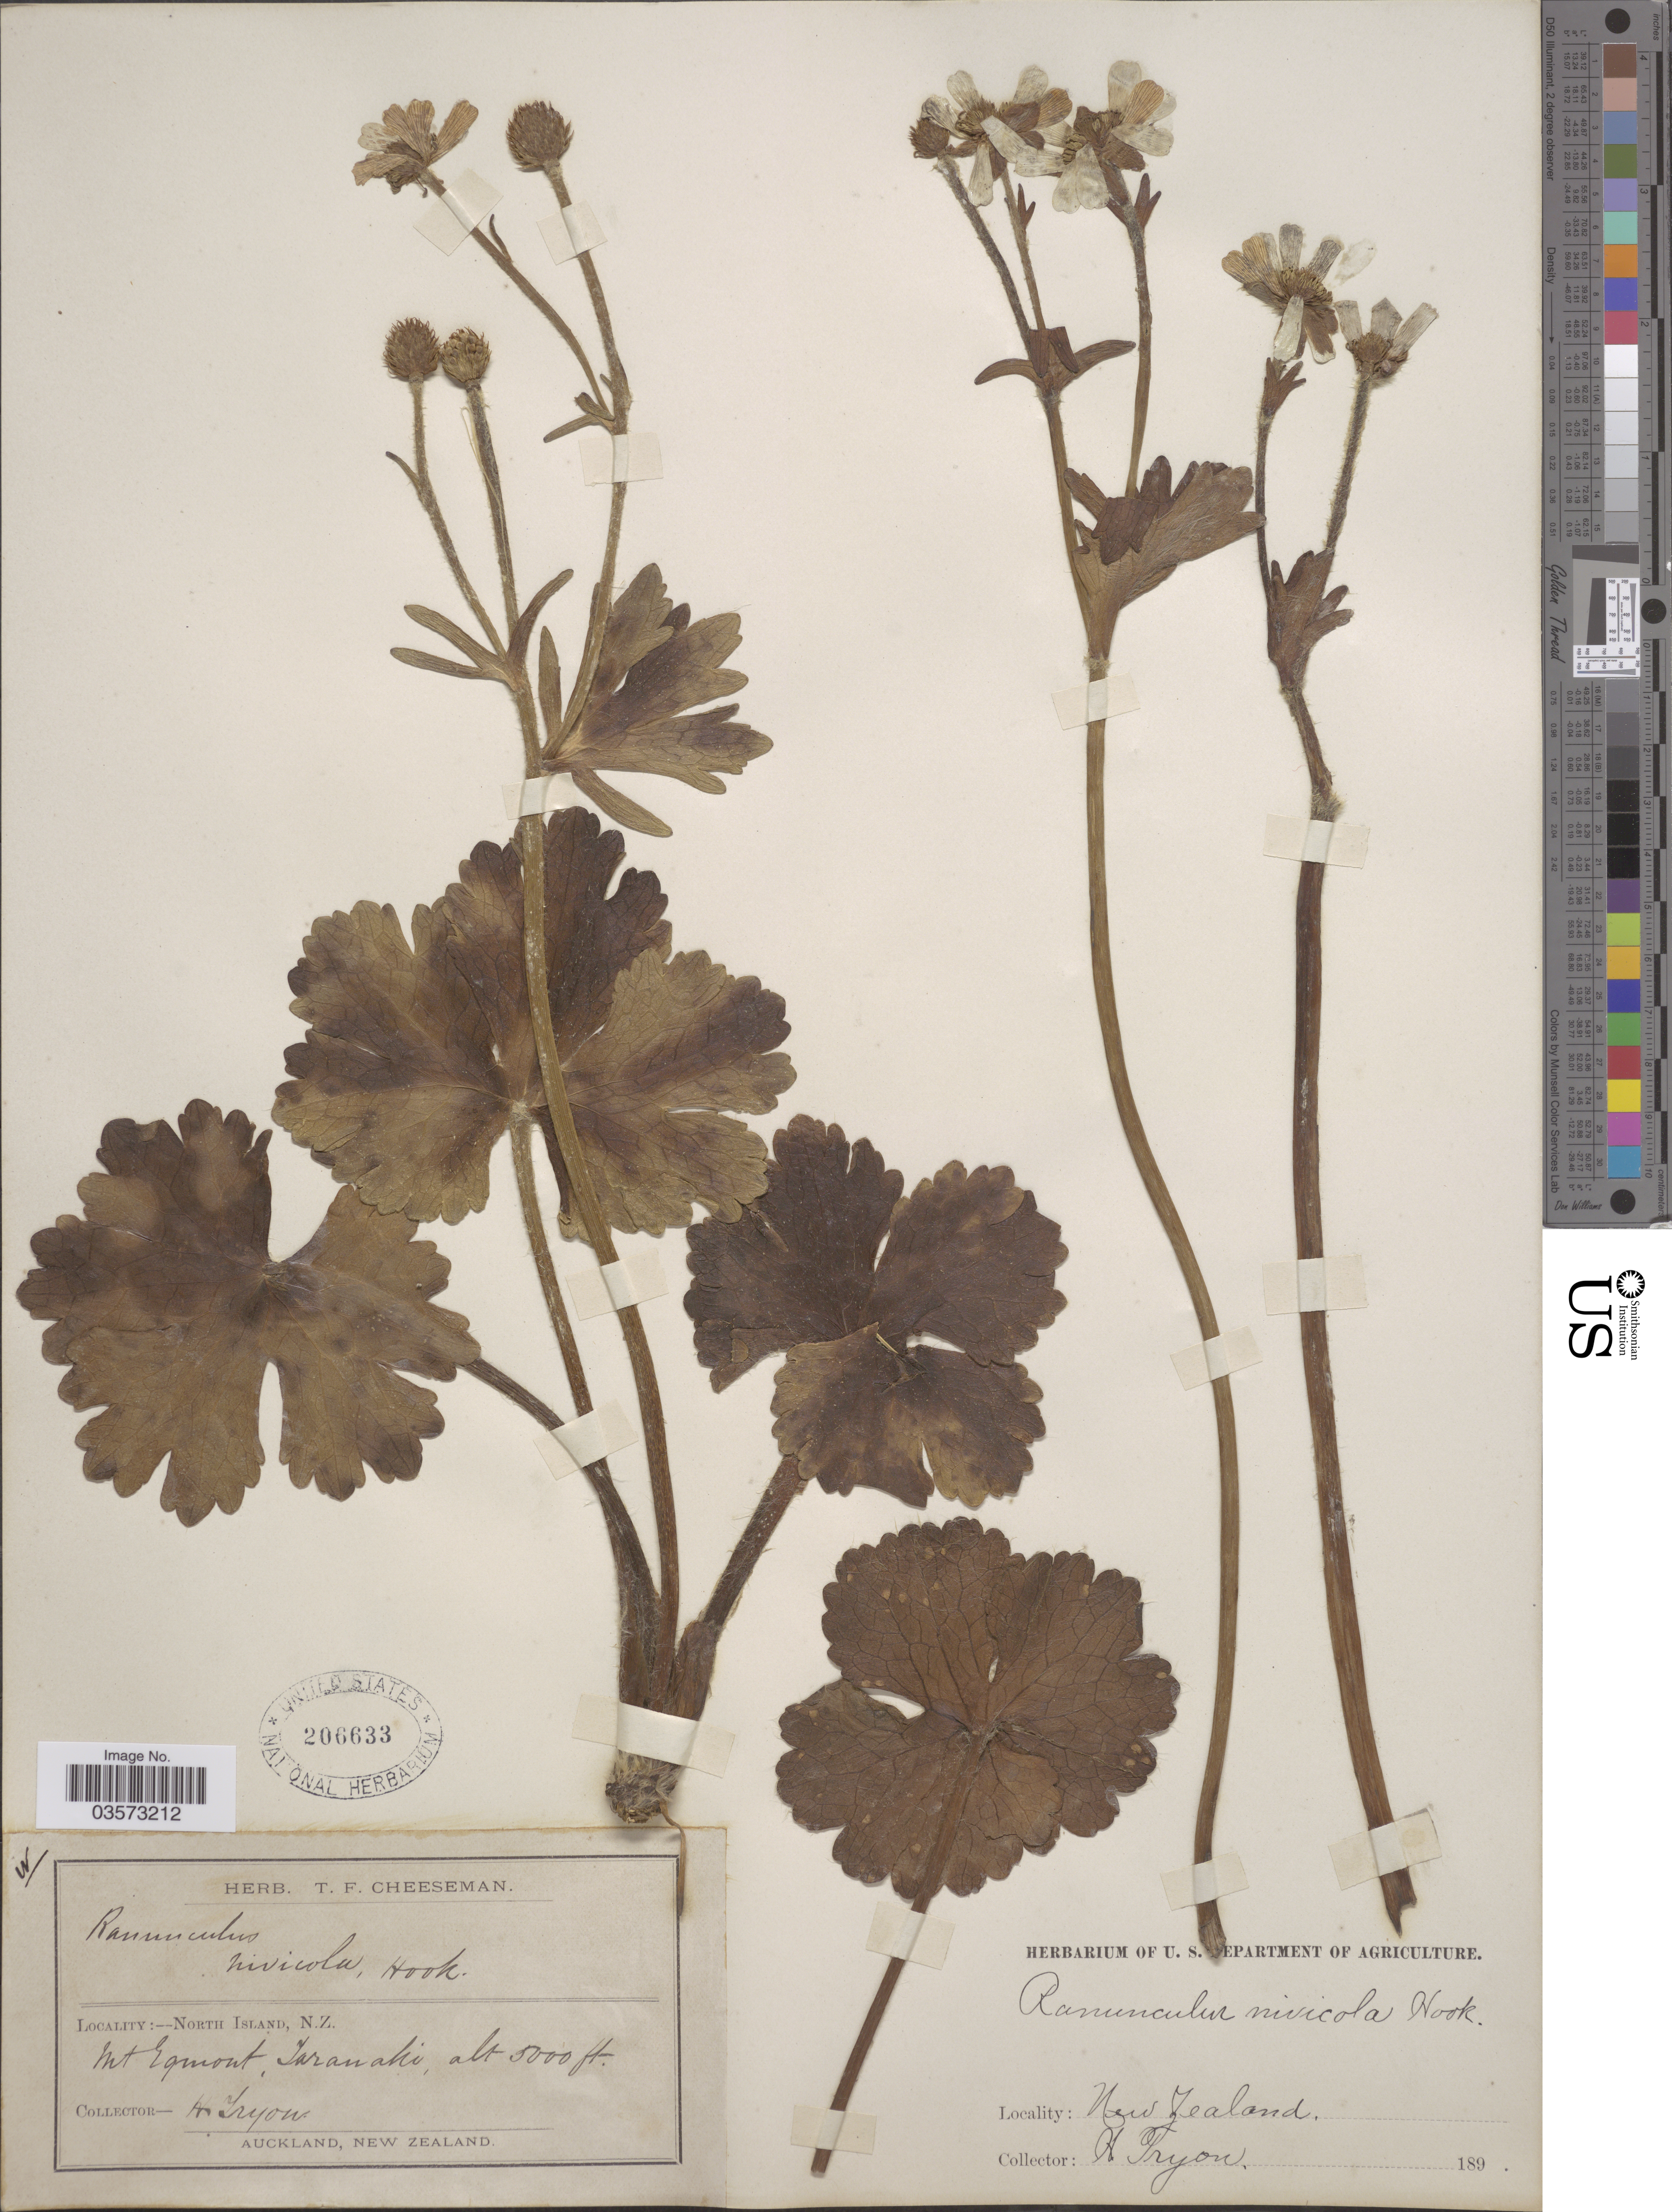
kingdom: Plantae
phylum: Tracheophyta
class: Magnoliopsida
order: Ranunculales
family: Ranunculaceae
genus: Ranunculus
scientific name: Ranunculus nivicola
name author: Hook.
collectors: H. Tryon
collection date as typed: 189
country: New Zealand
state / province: Taranaki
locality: North Island, Mt Egmont.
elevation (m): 1524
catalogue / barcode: US 206633